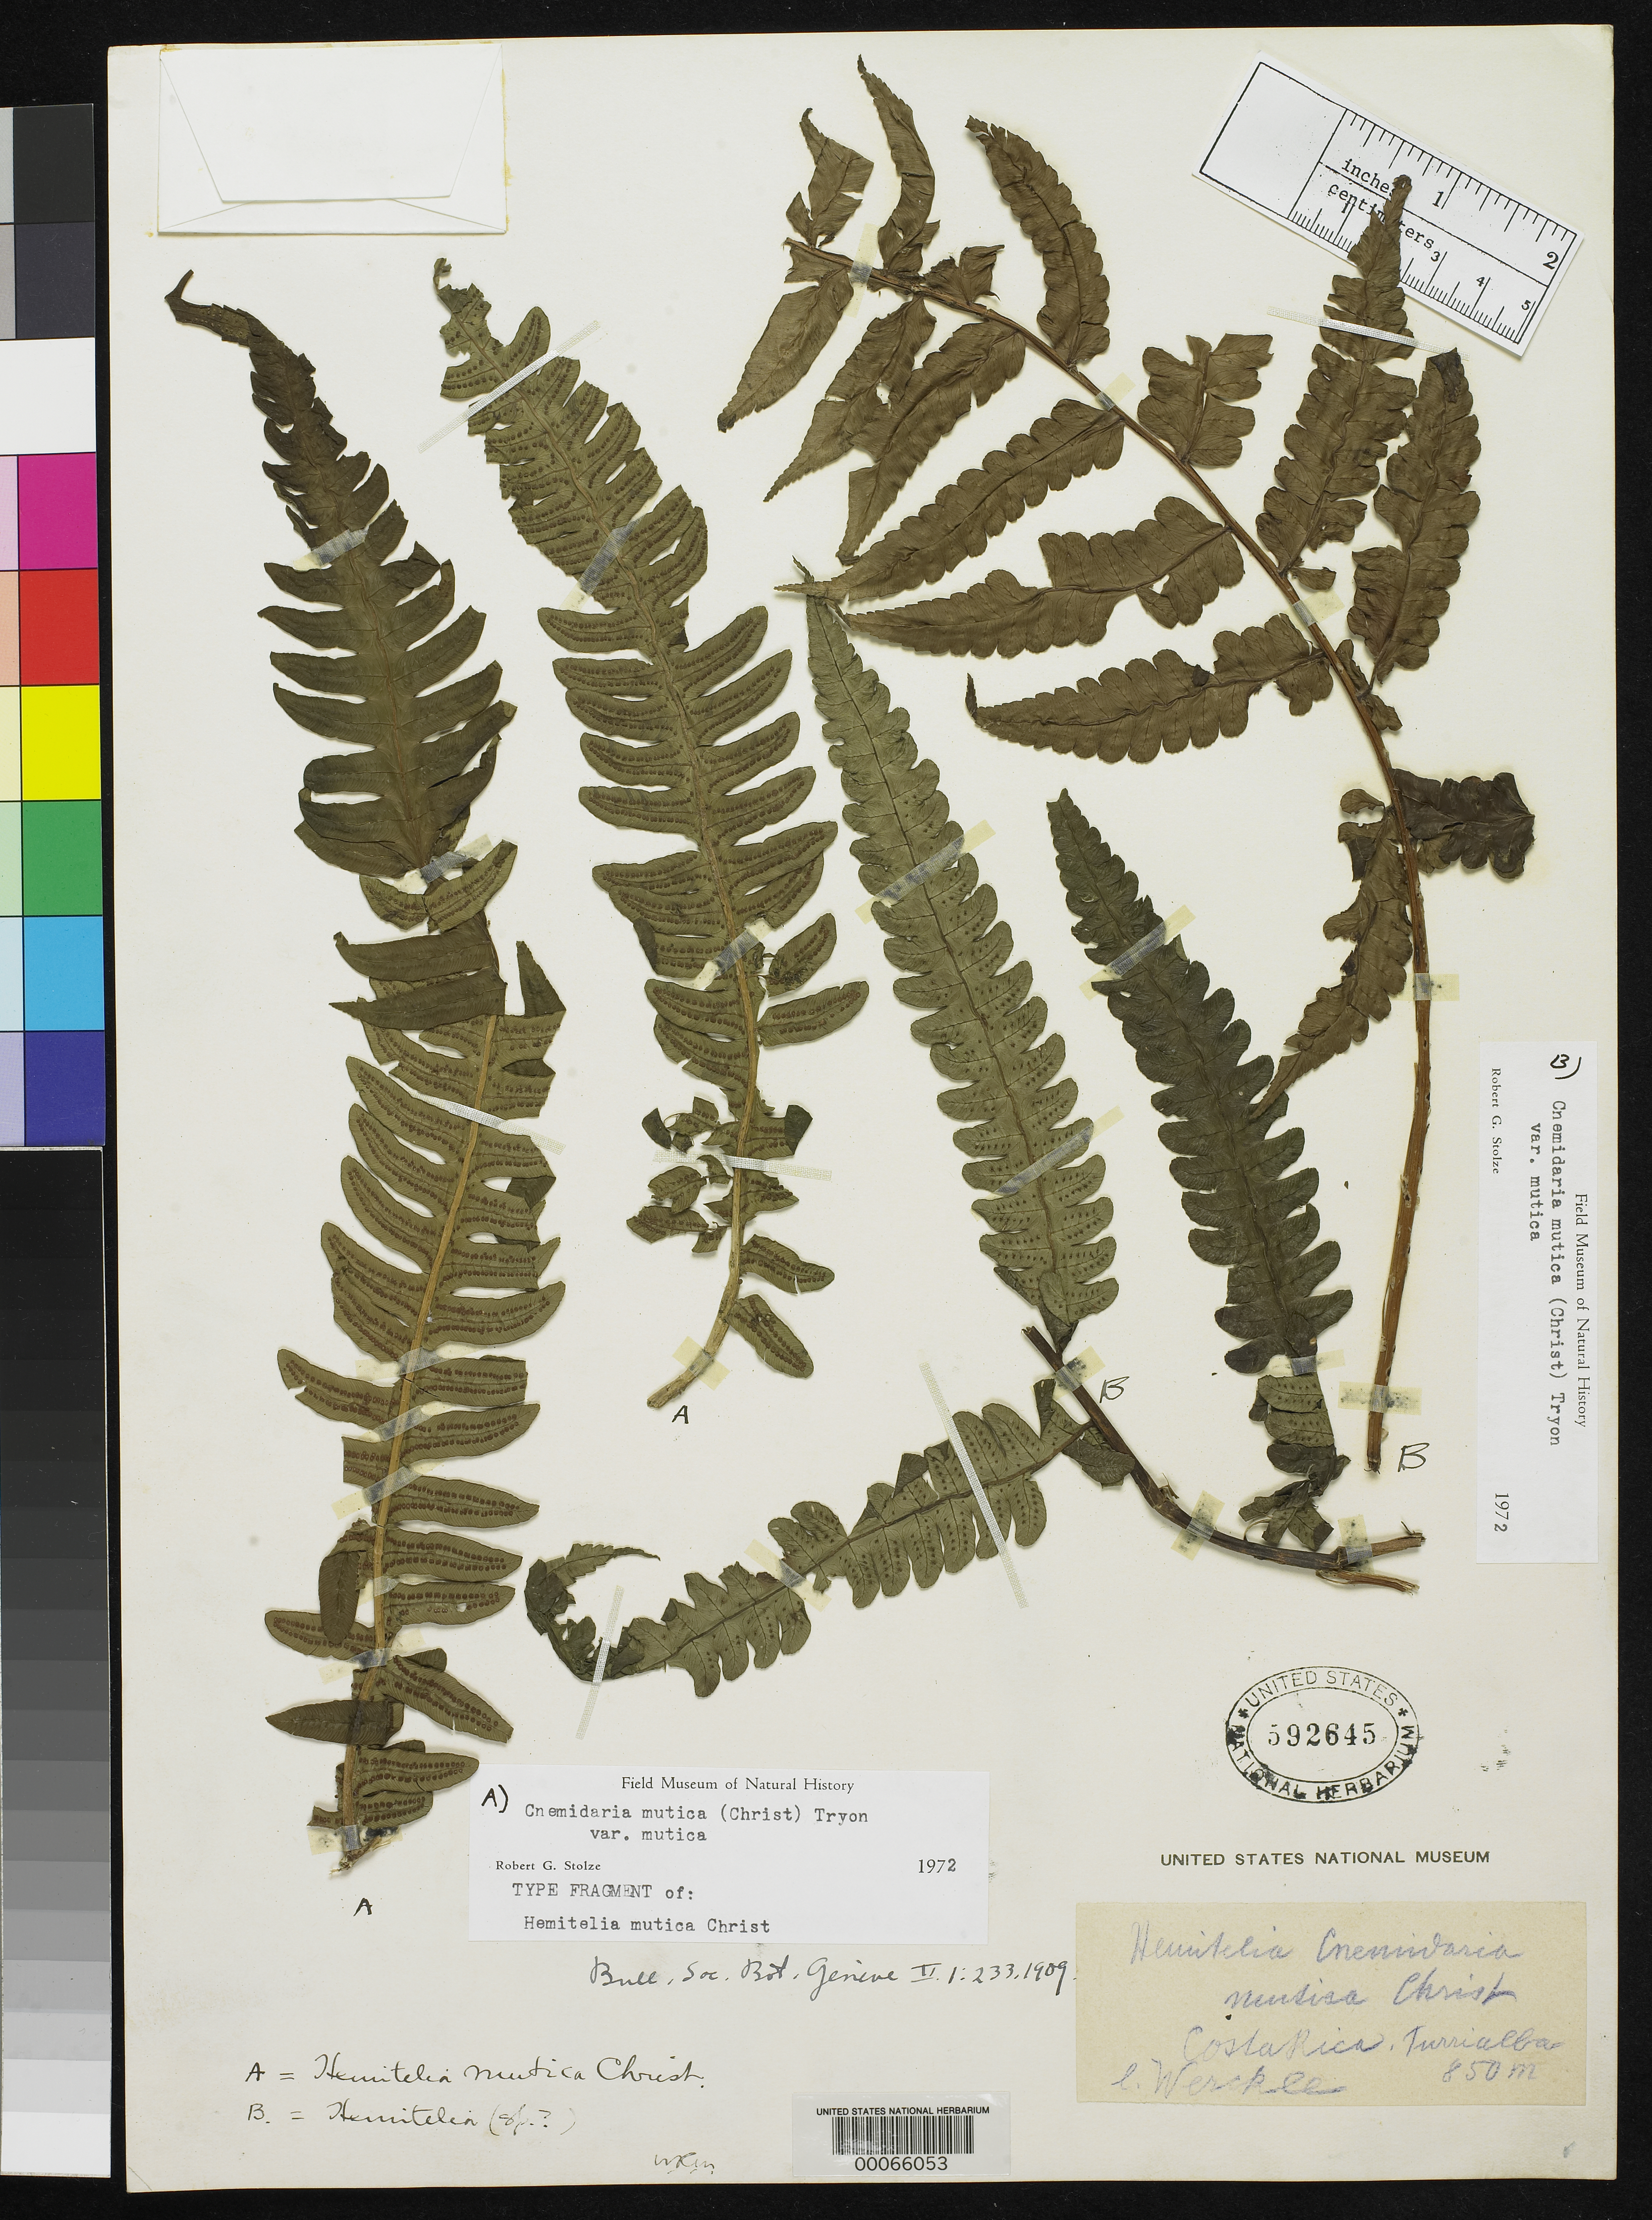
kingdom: Plantae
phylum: Tracheophyta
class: Polypodiopsida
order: Cyatheales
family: Cyatheaceae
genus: Hemitelia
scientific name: Hemitelia mutica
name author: Christ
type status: Type Collection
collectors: C. C Wercklé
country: Costa Rica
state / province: Cartago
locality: Turrialba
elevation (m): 850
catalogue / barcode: US 592645